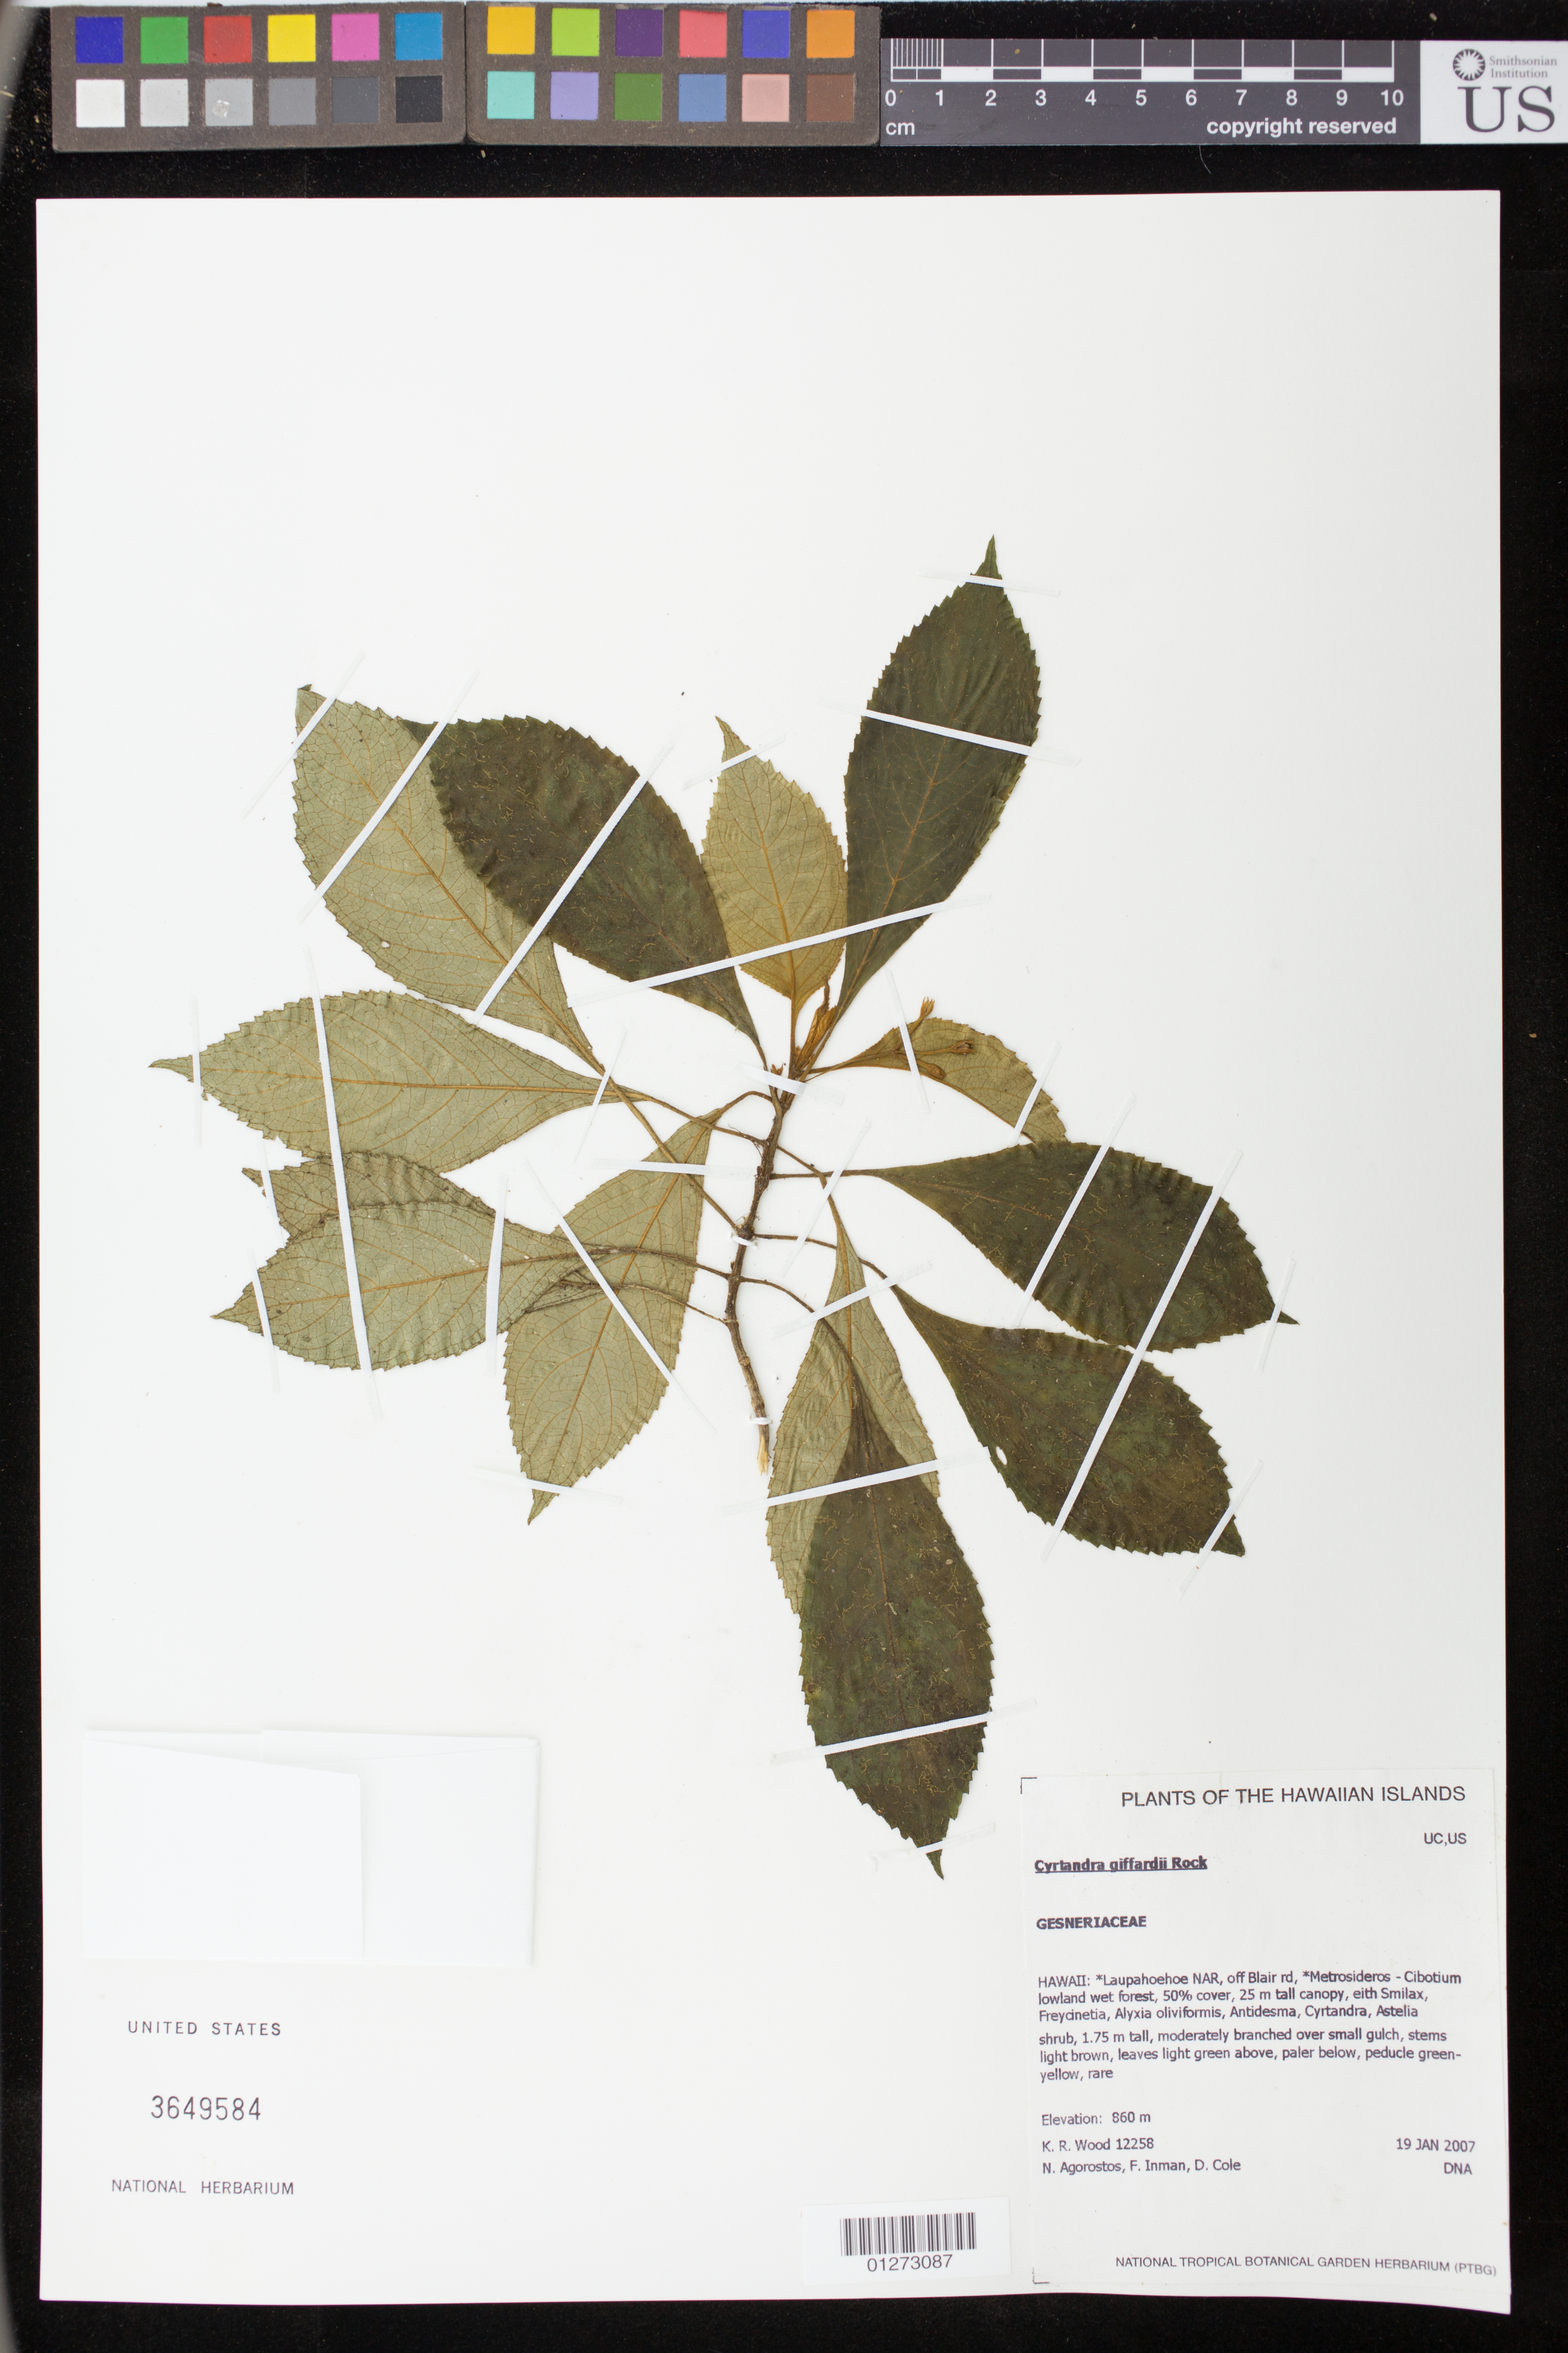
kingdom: Plantae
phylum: Tracheophyta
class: Magnoliopsida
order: Lamiales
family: Gesneriaceae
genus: Cyrtandra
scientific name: Cyrtandra giffardii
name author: Rock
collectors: K. R. Wood, N. Agorostos, F. Inman & D. Cole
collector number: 12258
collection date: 2007-01-19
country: United States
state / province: Hawaii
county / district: Hawaii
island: Hawaii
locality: Laupahoehoe NAR, off Blair Rd.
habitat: Lowland wet forest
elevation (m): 860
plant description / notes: Plant specimen with epiphyllous liverwort: Drepanolejeunea anderssonii (Angstr.) A. Evans on adaxial surface of leaves as noted by Ian D. Medeiros, 5 Feb. 2025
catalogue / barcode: US 3649584